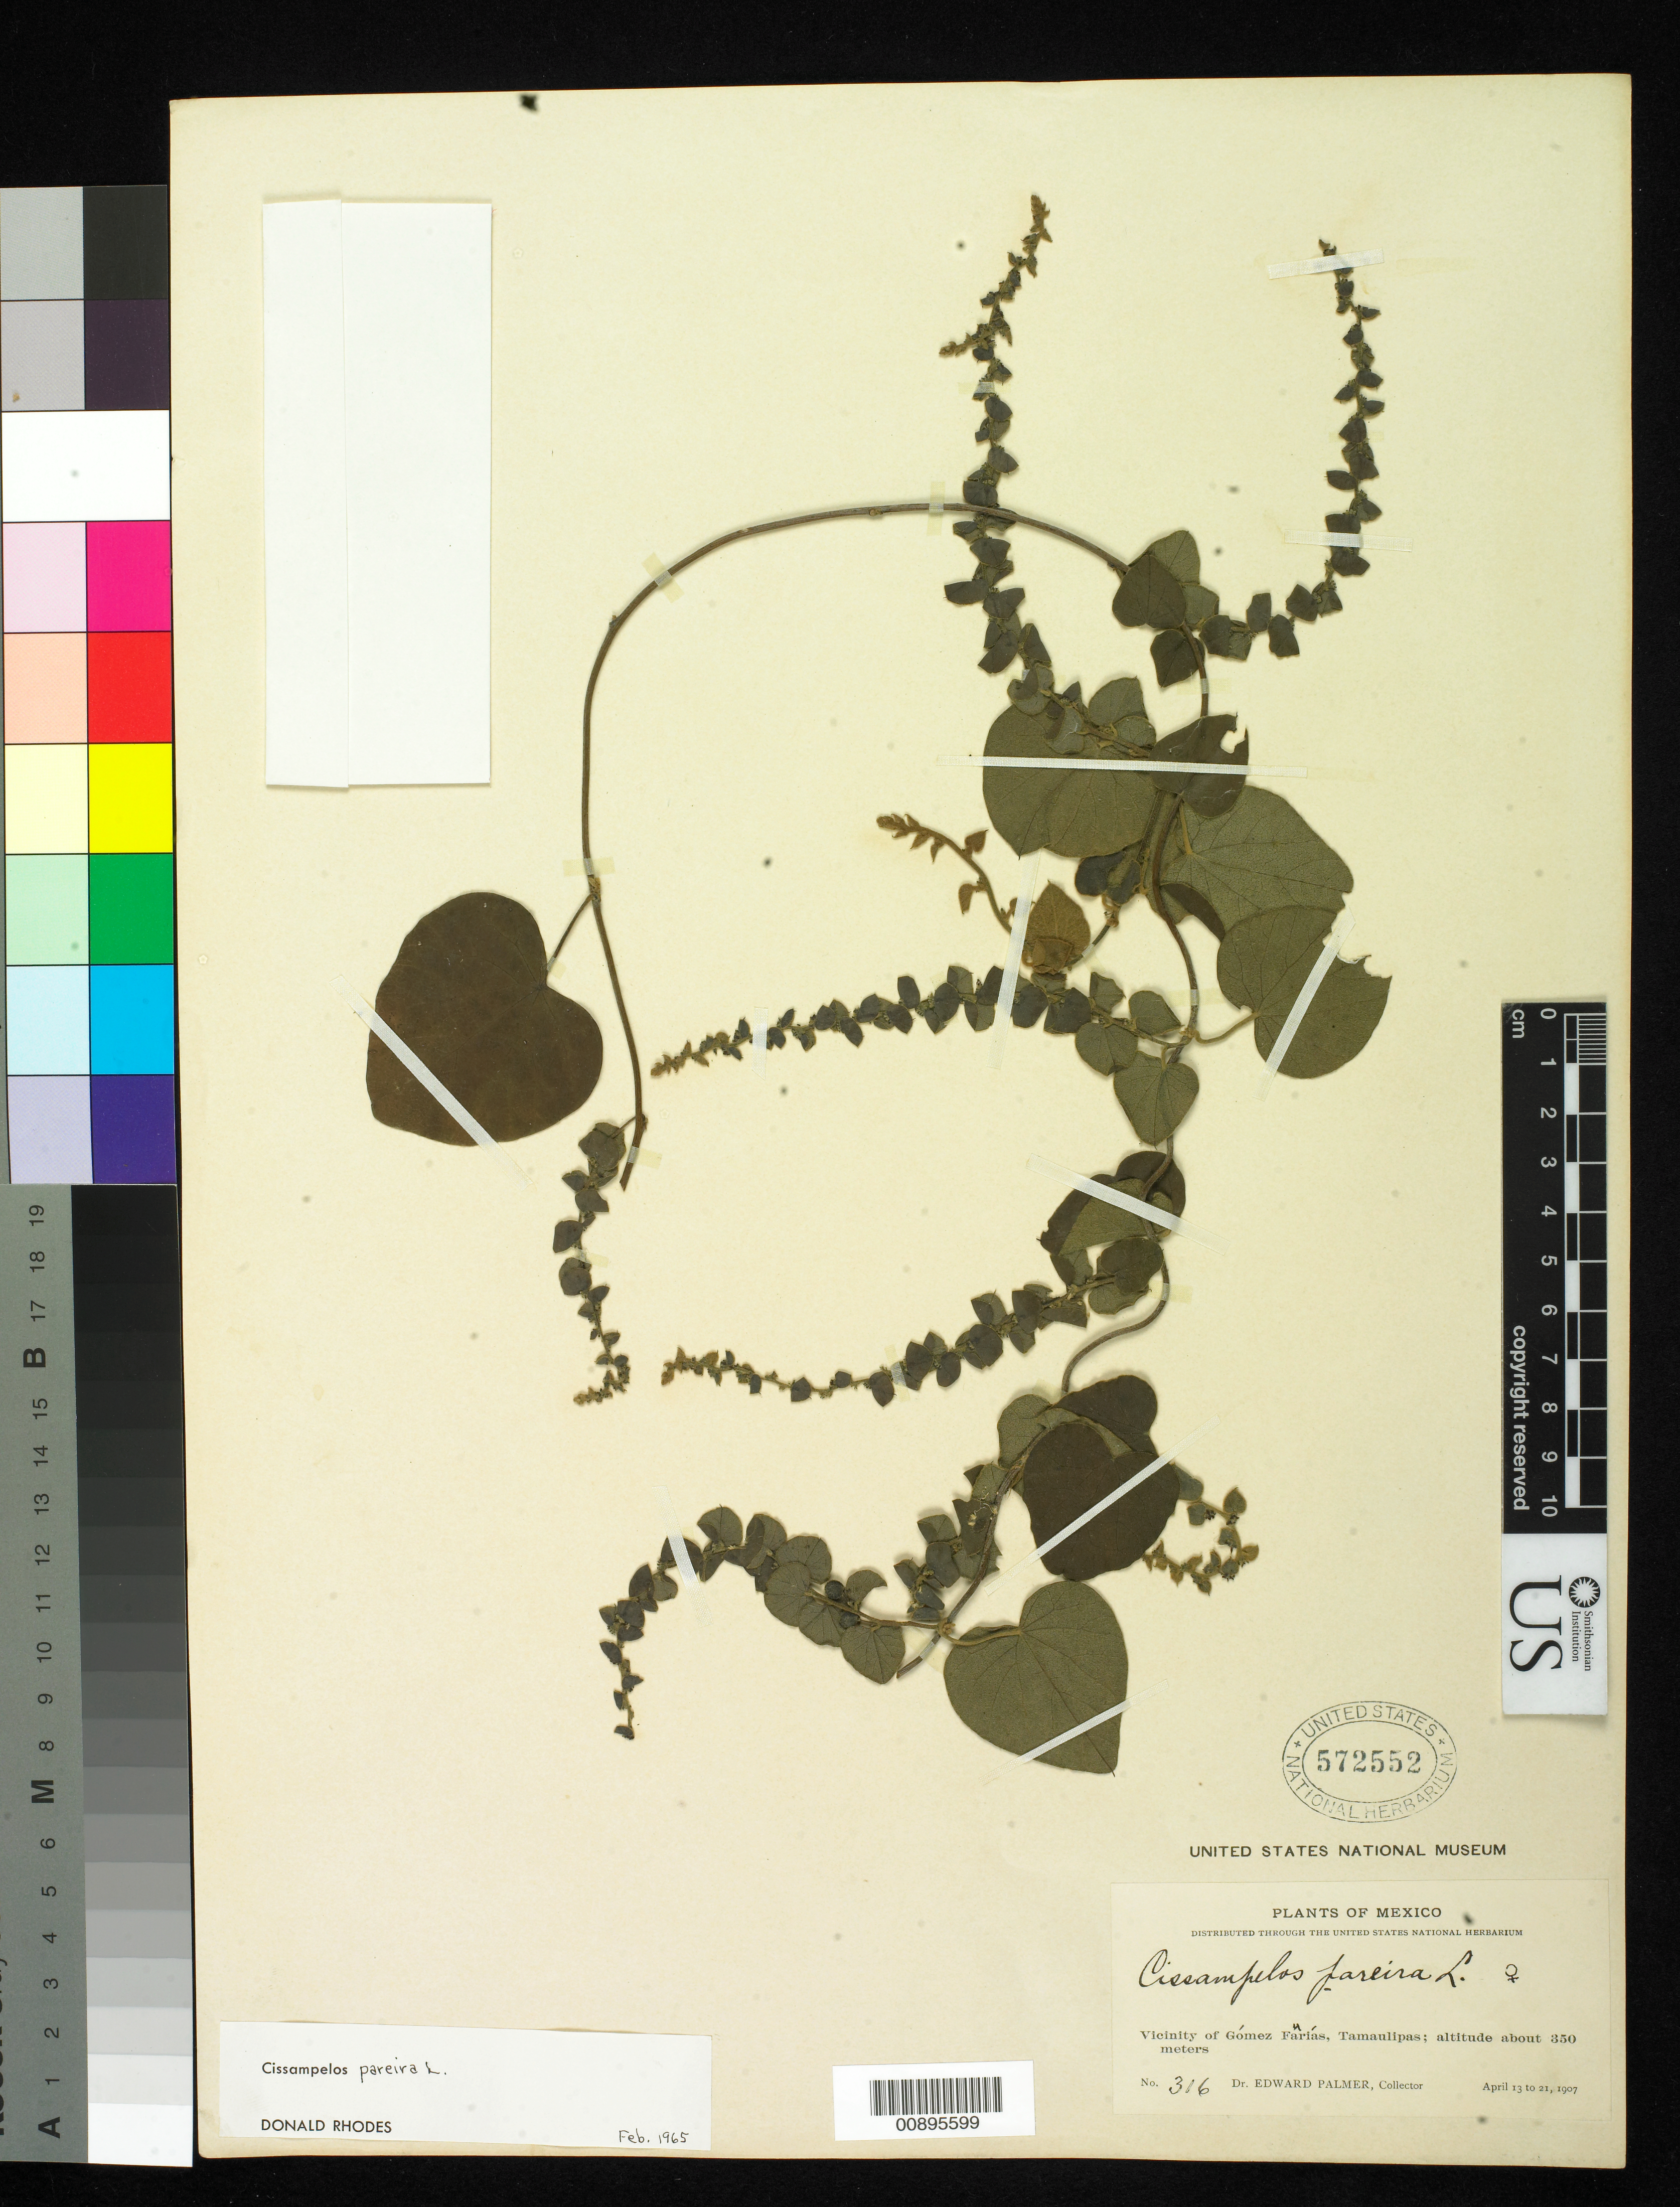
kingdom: Plantae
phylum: Tracheophyta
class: Magnoliopsida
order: Ranunculales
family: Menispermaceae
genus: Cissampelos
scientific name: Cissampelos pareira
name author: L.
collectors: E. Palmer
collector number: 316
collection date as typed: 13 Apr 1907 to 21 Apr 1907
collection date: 1907-04-13/1907-04-21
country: Mexico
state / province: Tamaulipas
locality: Vicinity of Gómez Farias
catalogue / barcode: US 572552